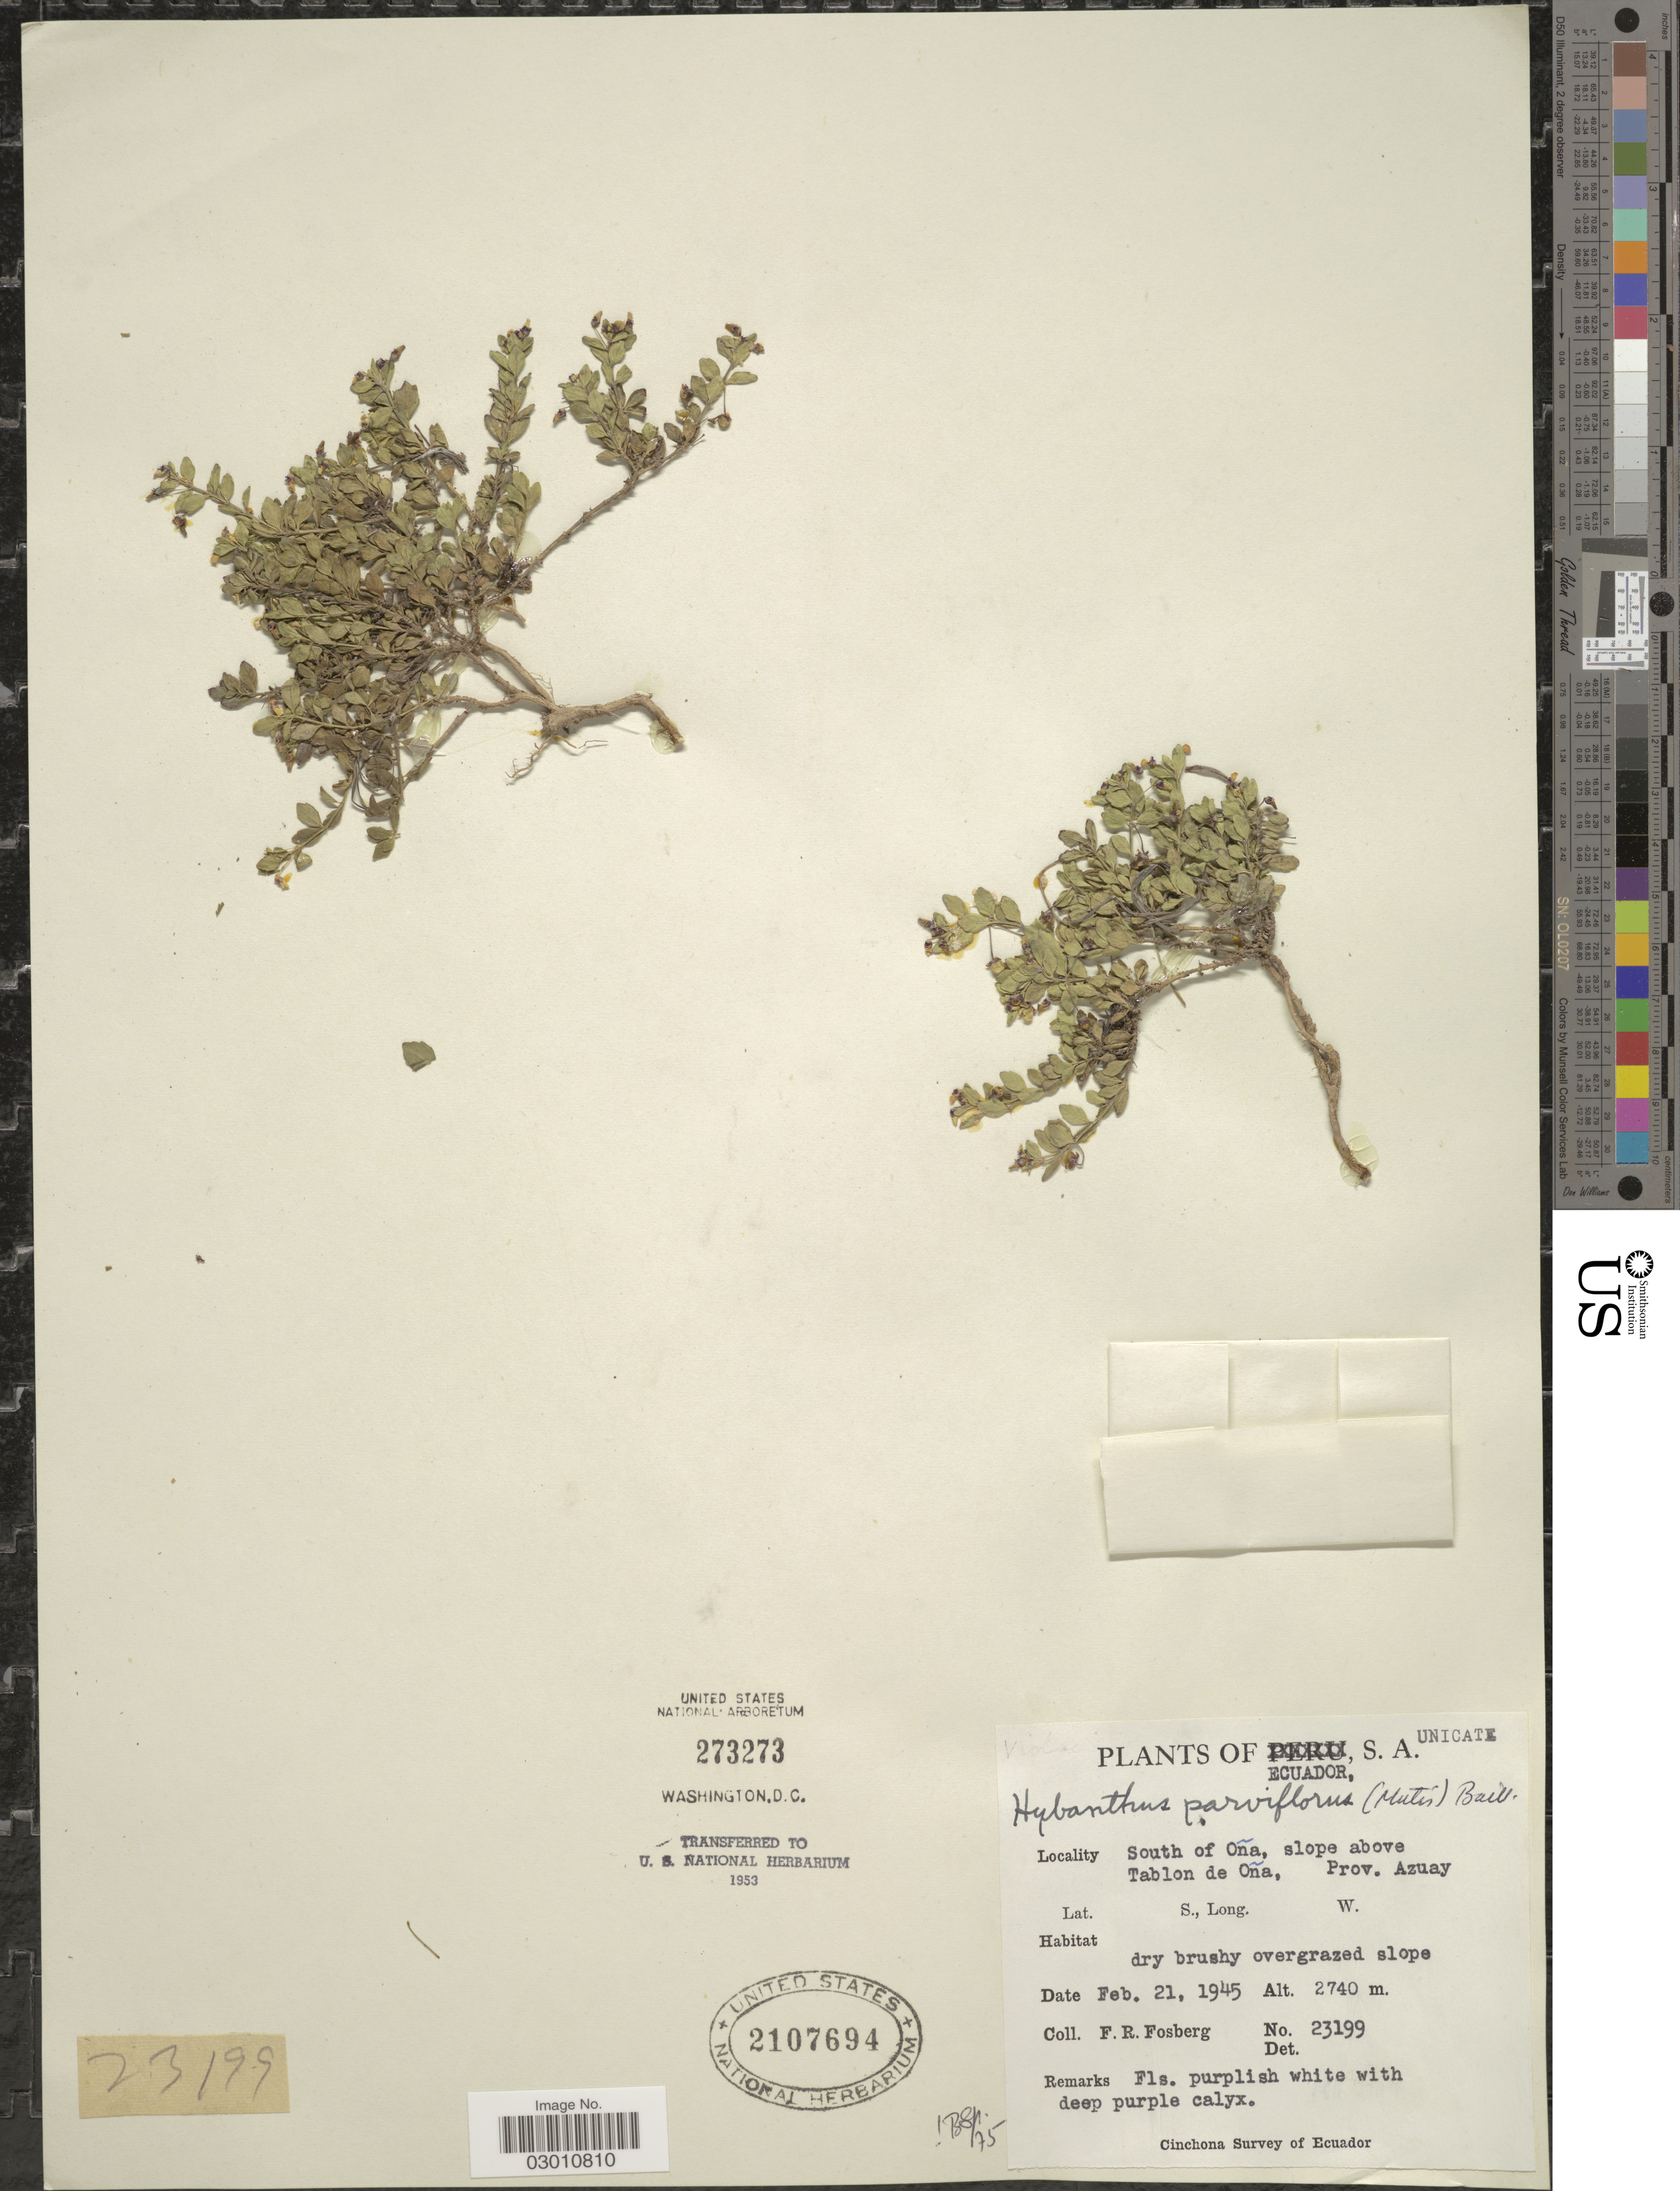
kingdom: Plantae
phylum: Tracheophyta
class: Magnoliopsida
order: Malpighiales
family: Violaceae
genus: Pombalia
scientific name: Pombalia parviflora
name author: (L. f.) Paula-Souza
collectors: F. R. Fosberg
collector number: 23199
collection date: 1945-02-21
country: Ecuador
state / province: Azuay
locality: South of Oña, slope above Tablon de Oña.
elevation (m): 2740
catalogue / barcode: US 2107694